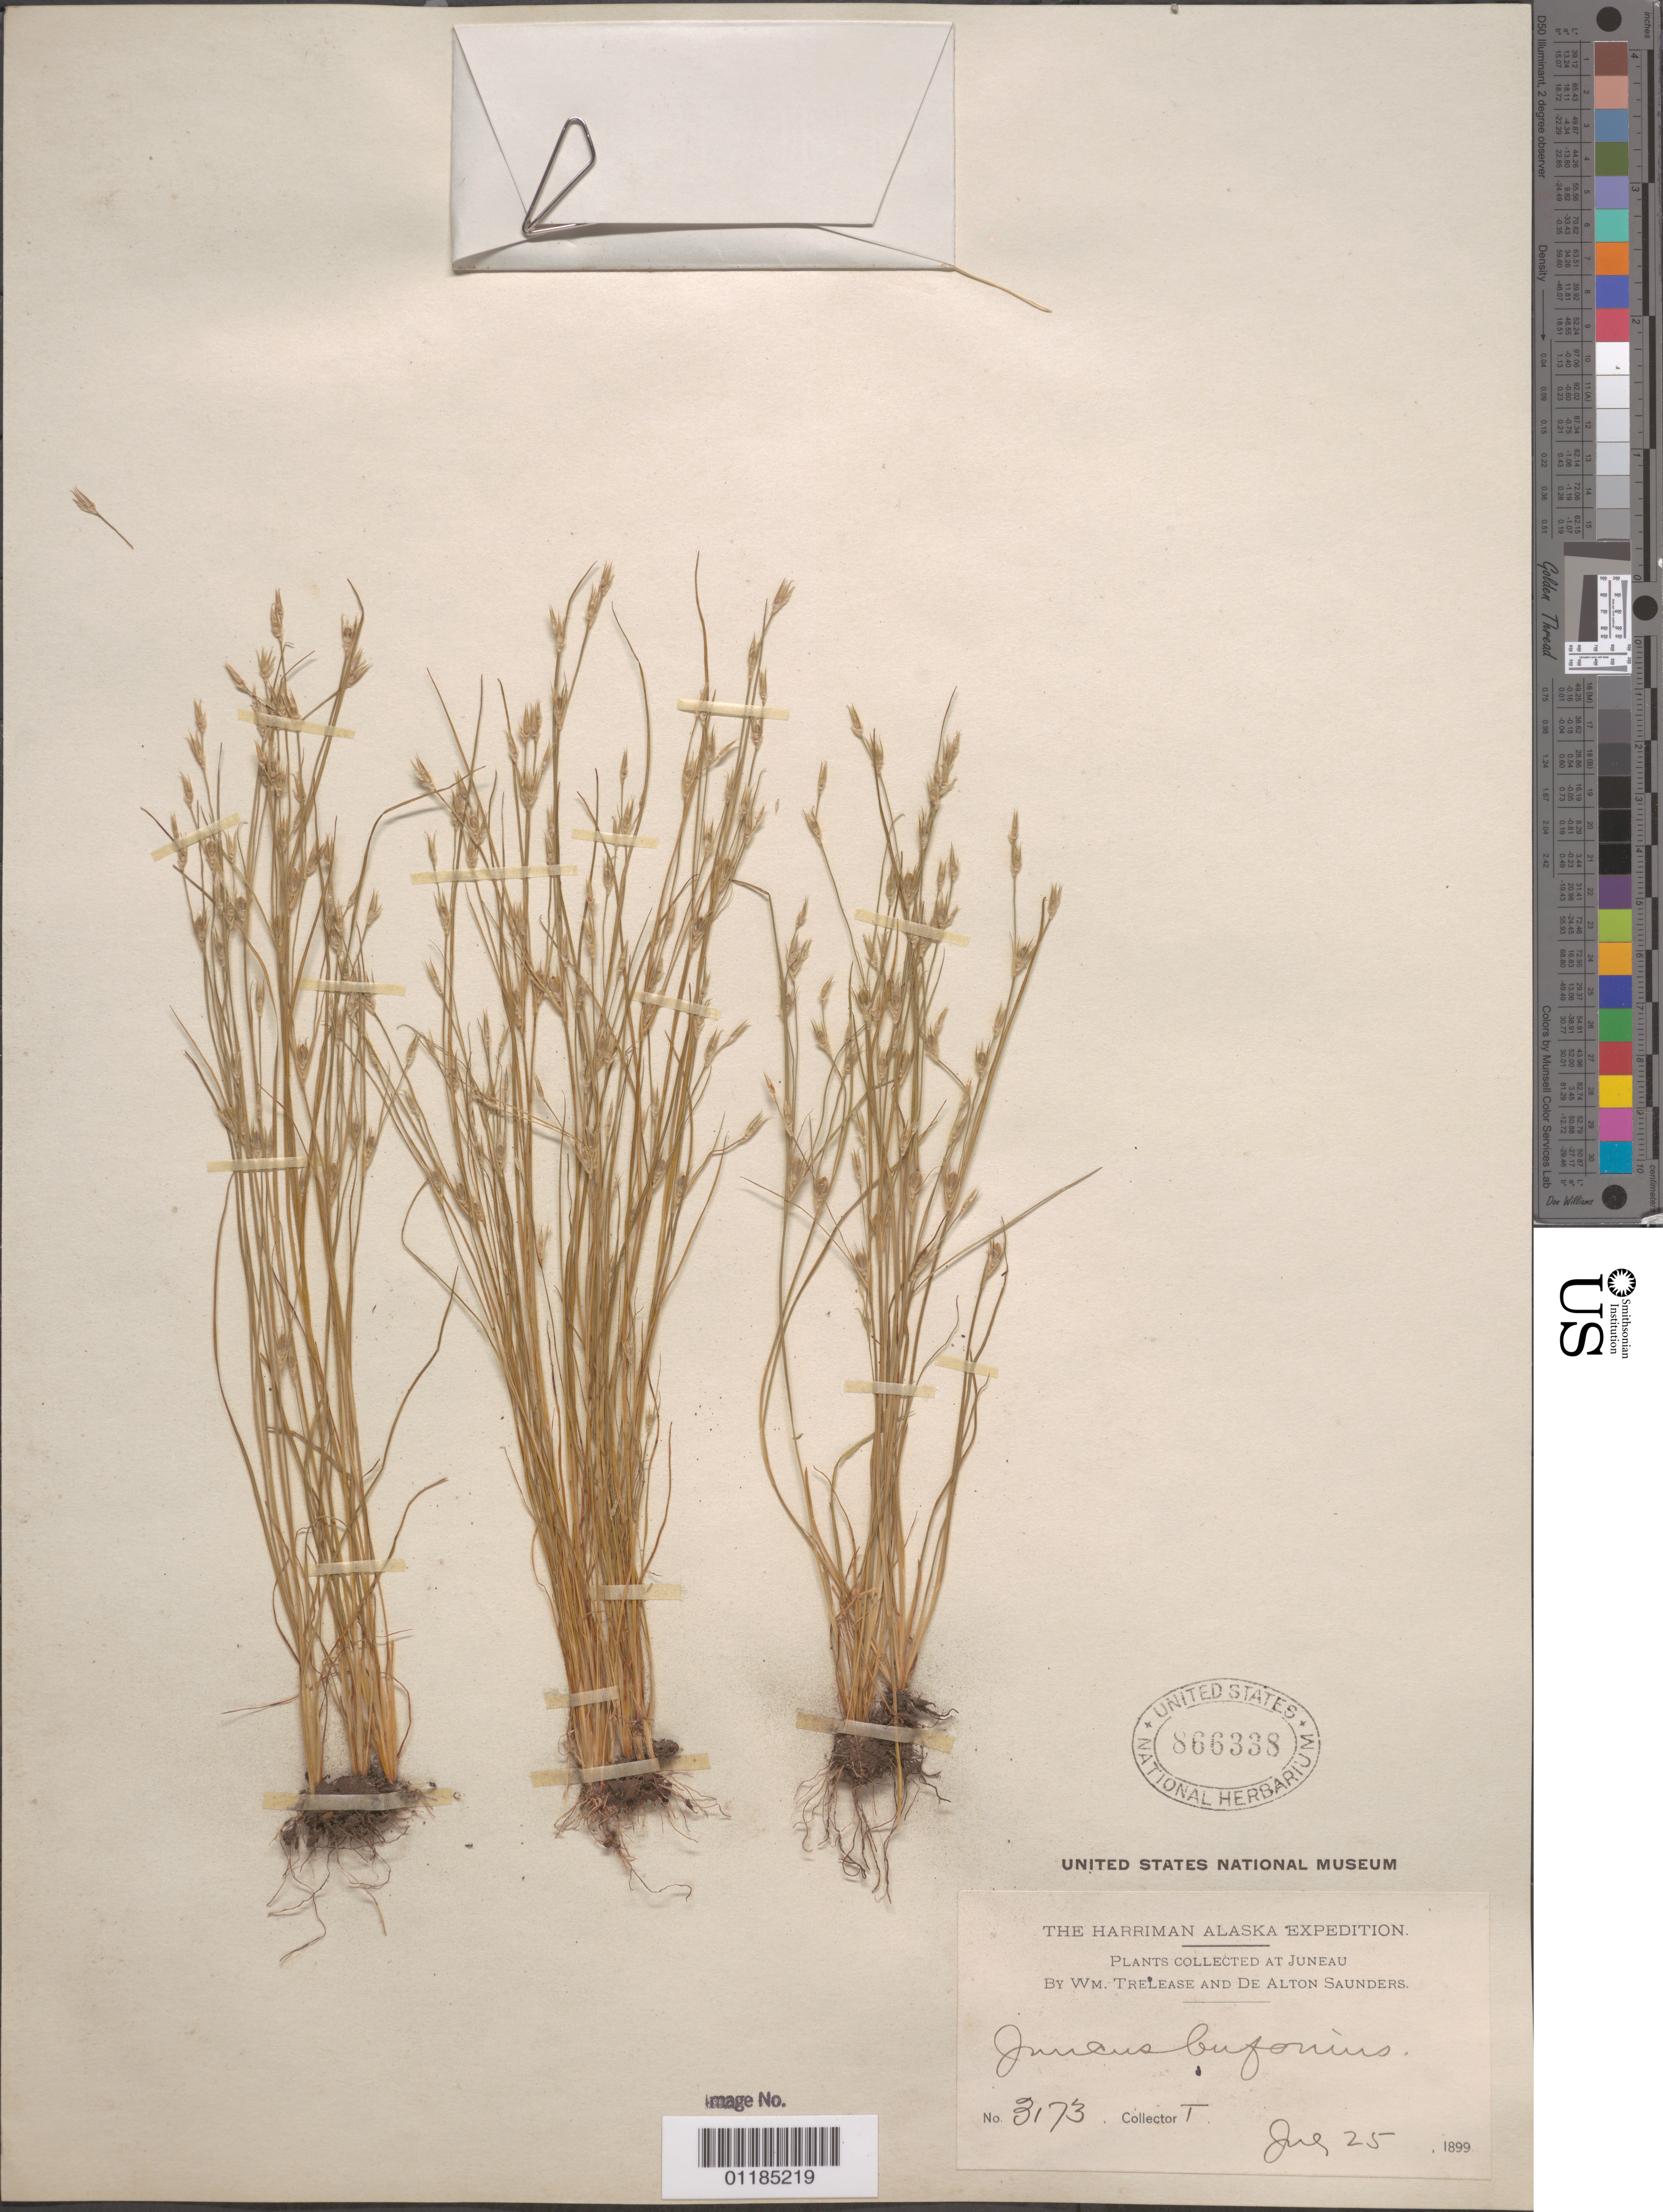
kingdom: Plantae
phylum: Tracheophyta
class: Liliopsida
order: Poales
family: Juncaceae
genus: Juncus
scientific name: Juncus bufonius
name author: L.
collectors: W. Trelease & D. A. Saunders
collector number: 3173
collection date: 1899-07-25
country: United States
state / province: Alaska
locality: Juneau.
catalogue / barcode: US 866338